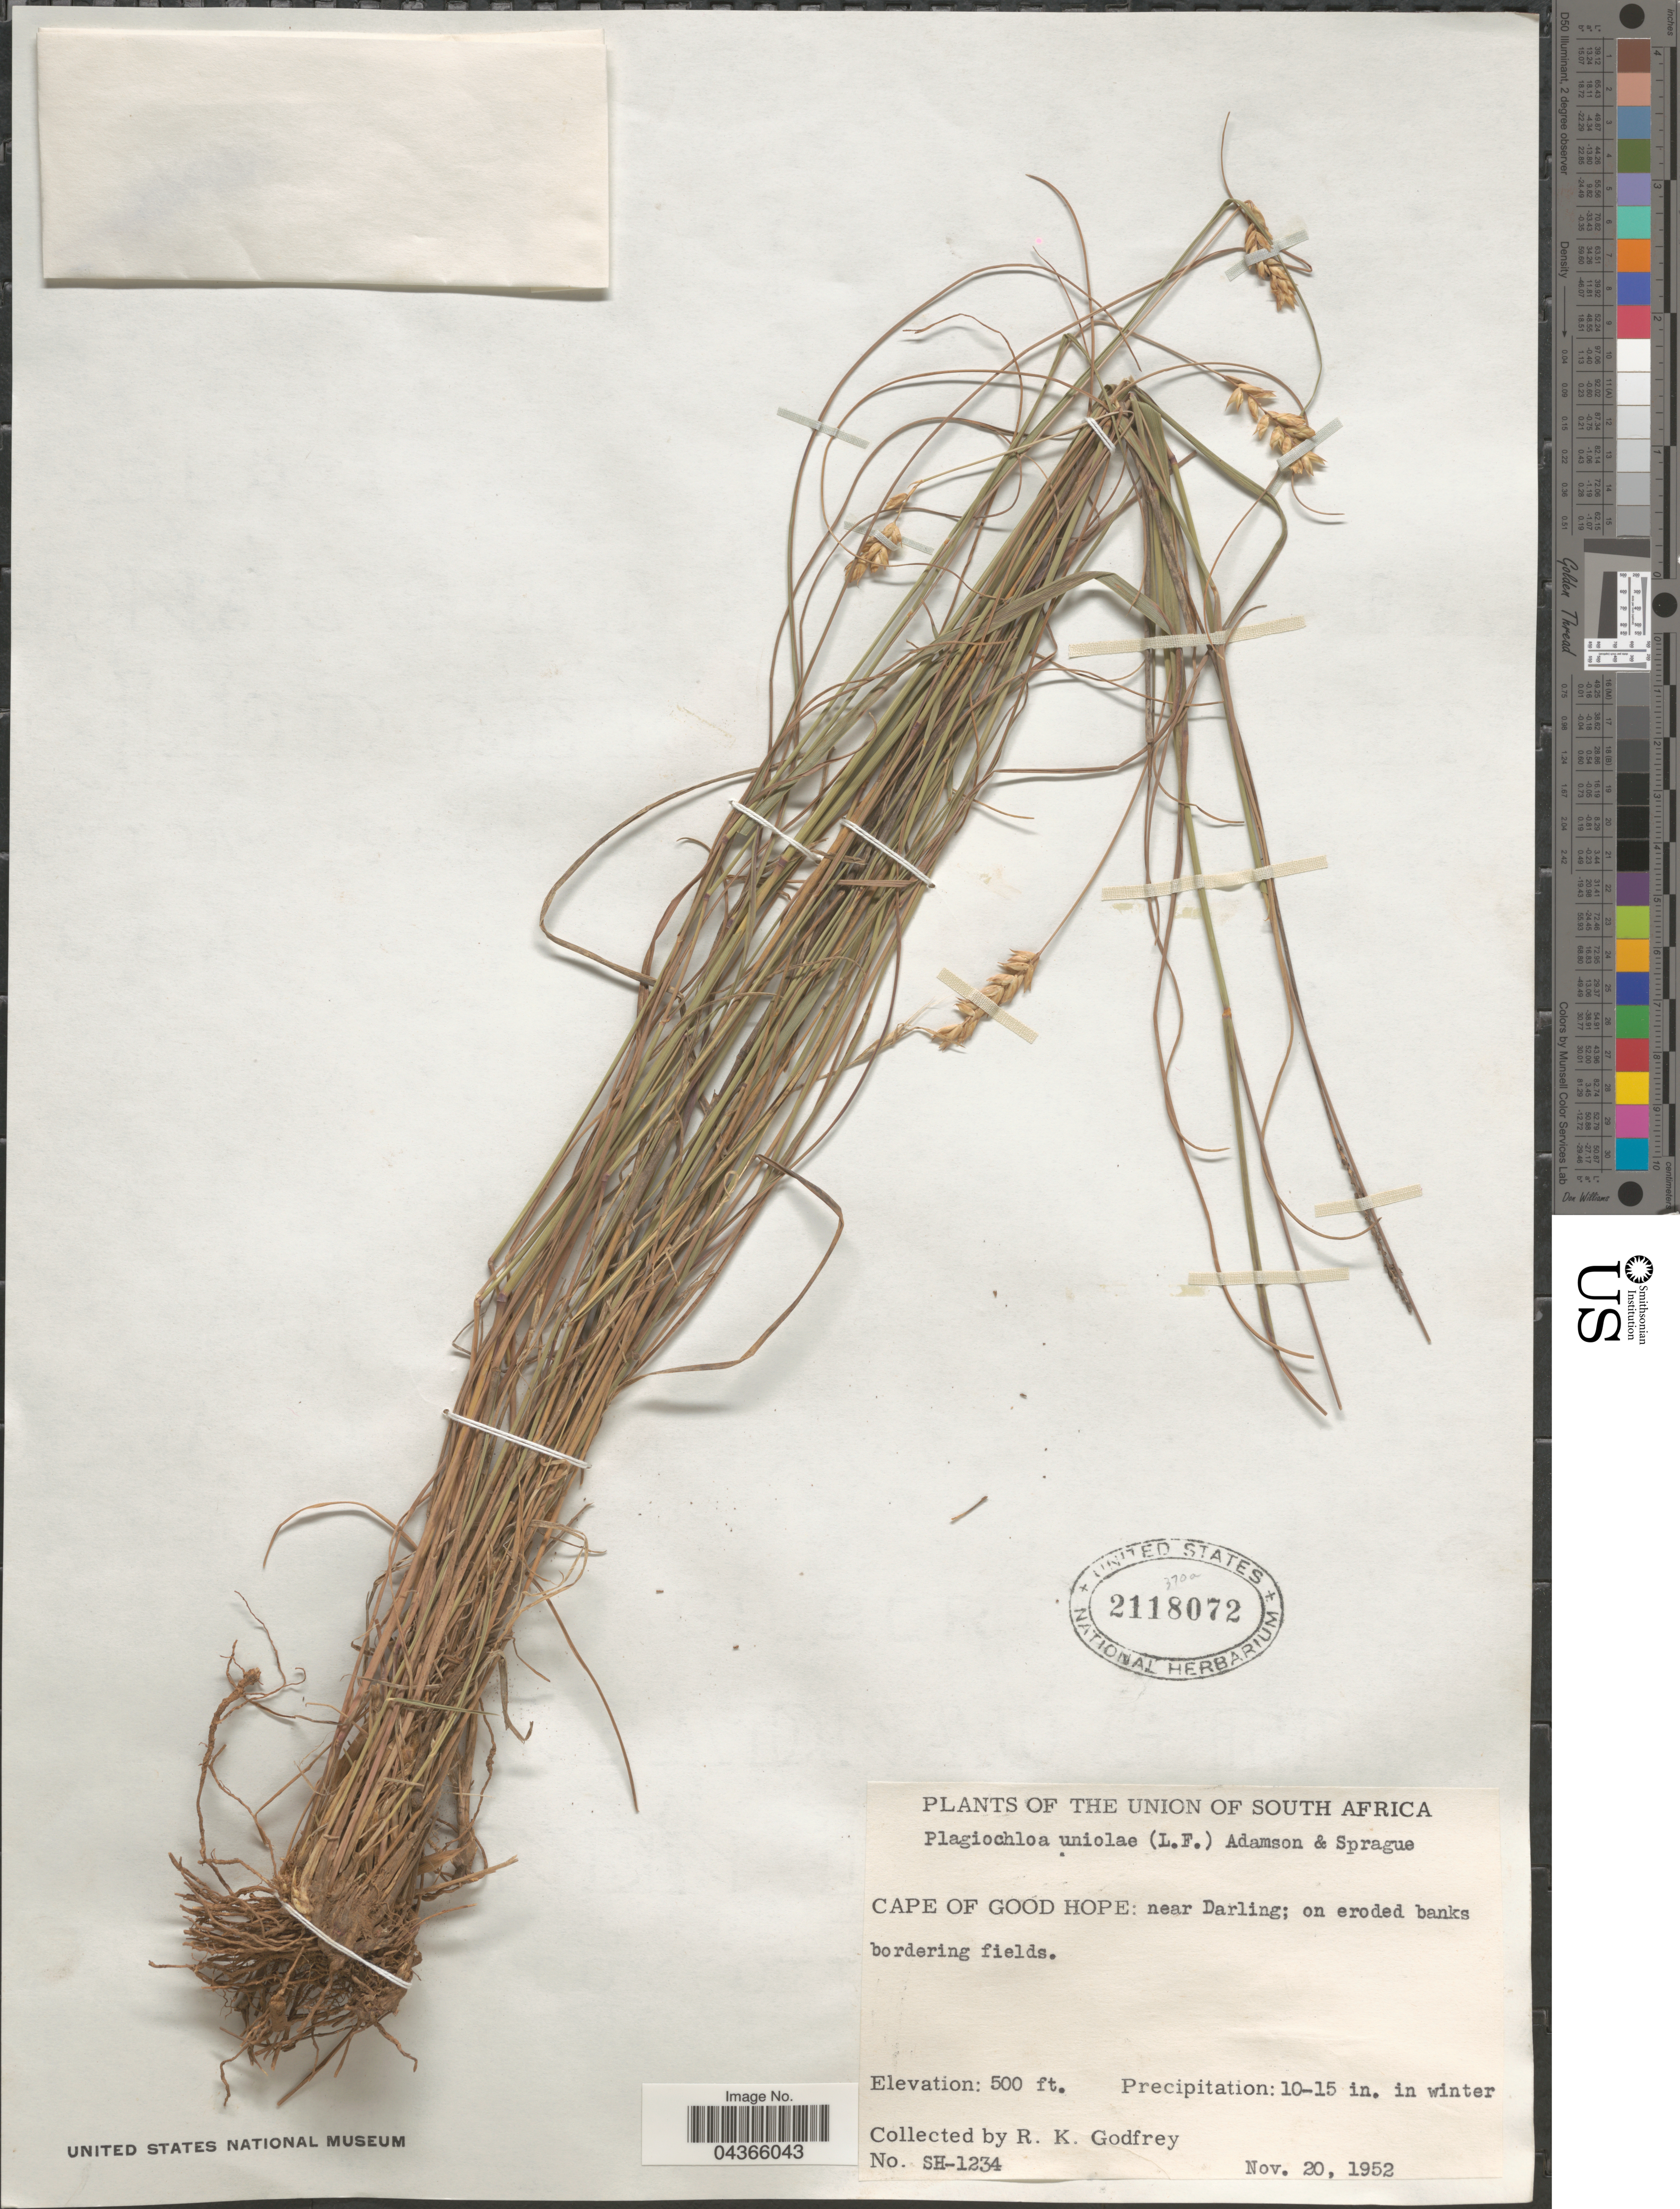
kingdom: Plantae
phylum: Tracheophyta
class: Liliopsida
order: Poales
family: Poaceae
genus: Tribolium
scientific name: Tribolium uniolae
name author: (L. f.) Renvoize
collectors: R. K. Godfrey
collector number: SH-1234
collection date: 1952-11-20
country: South Africa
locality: The Union of South Africa. Cape of Good Hope: near Darling.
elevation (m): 152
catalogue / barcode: US 2118072